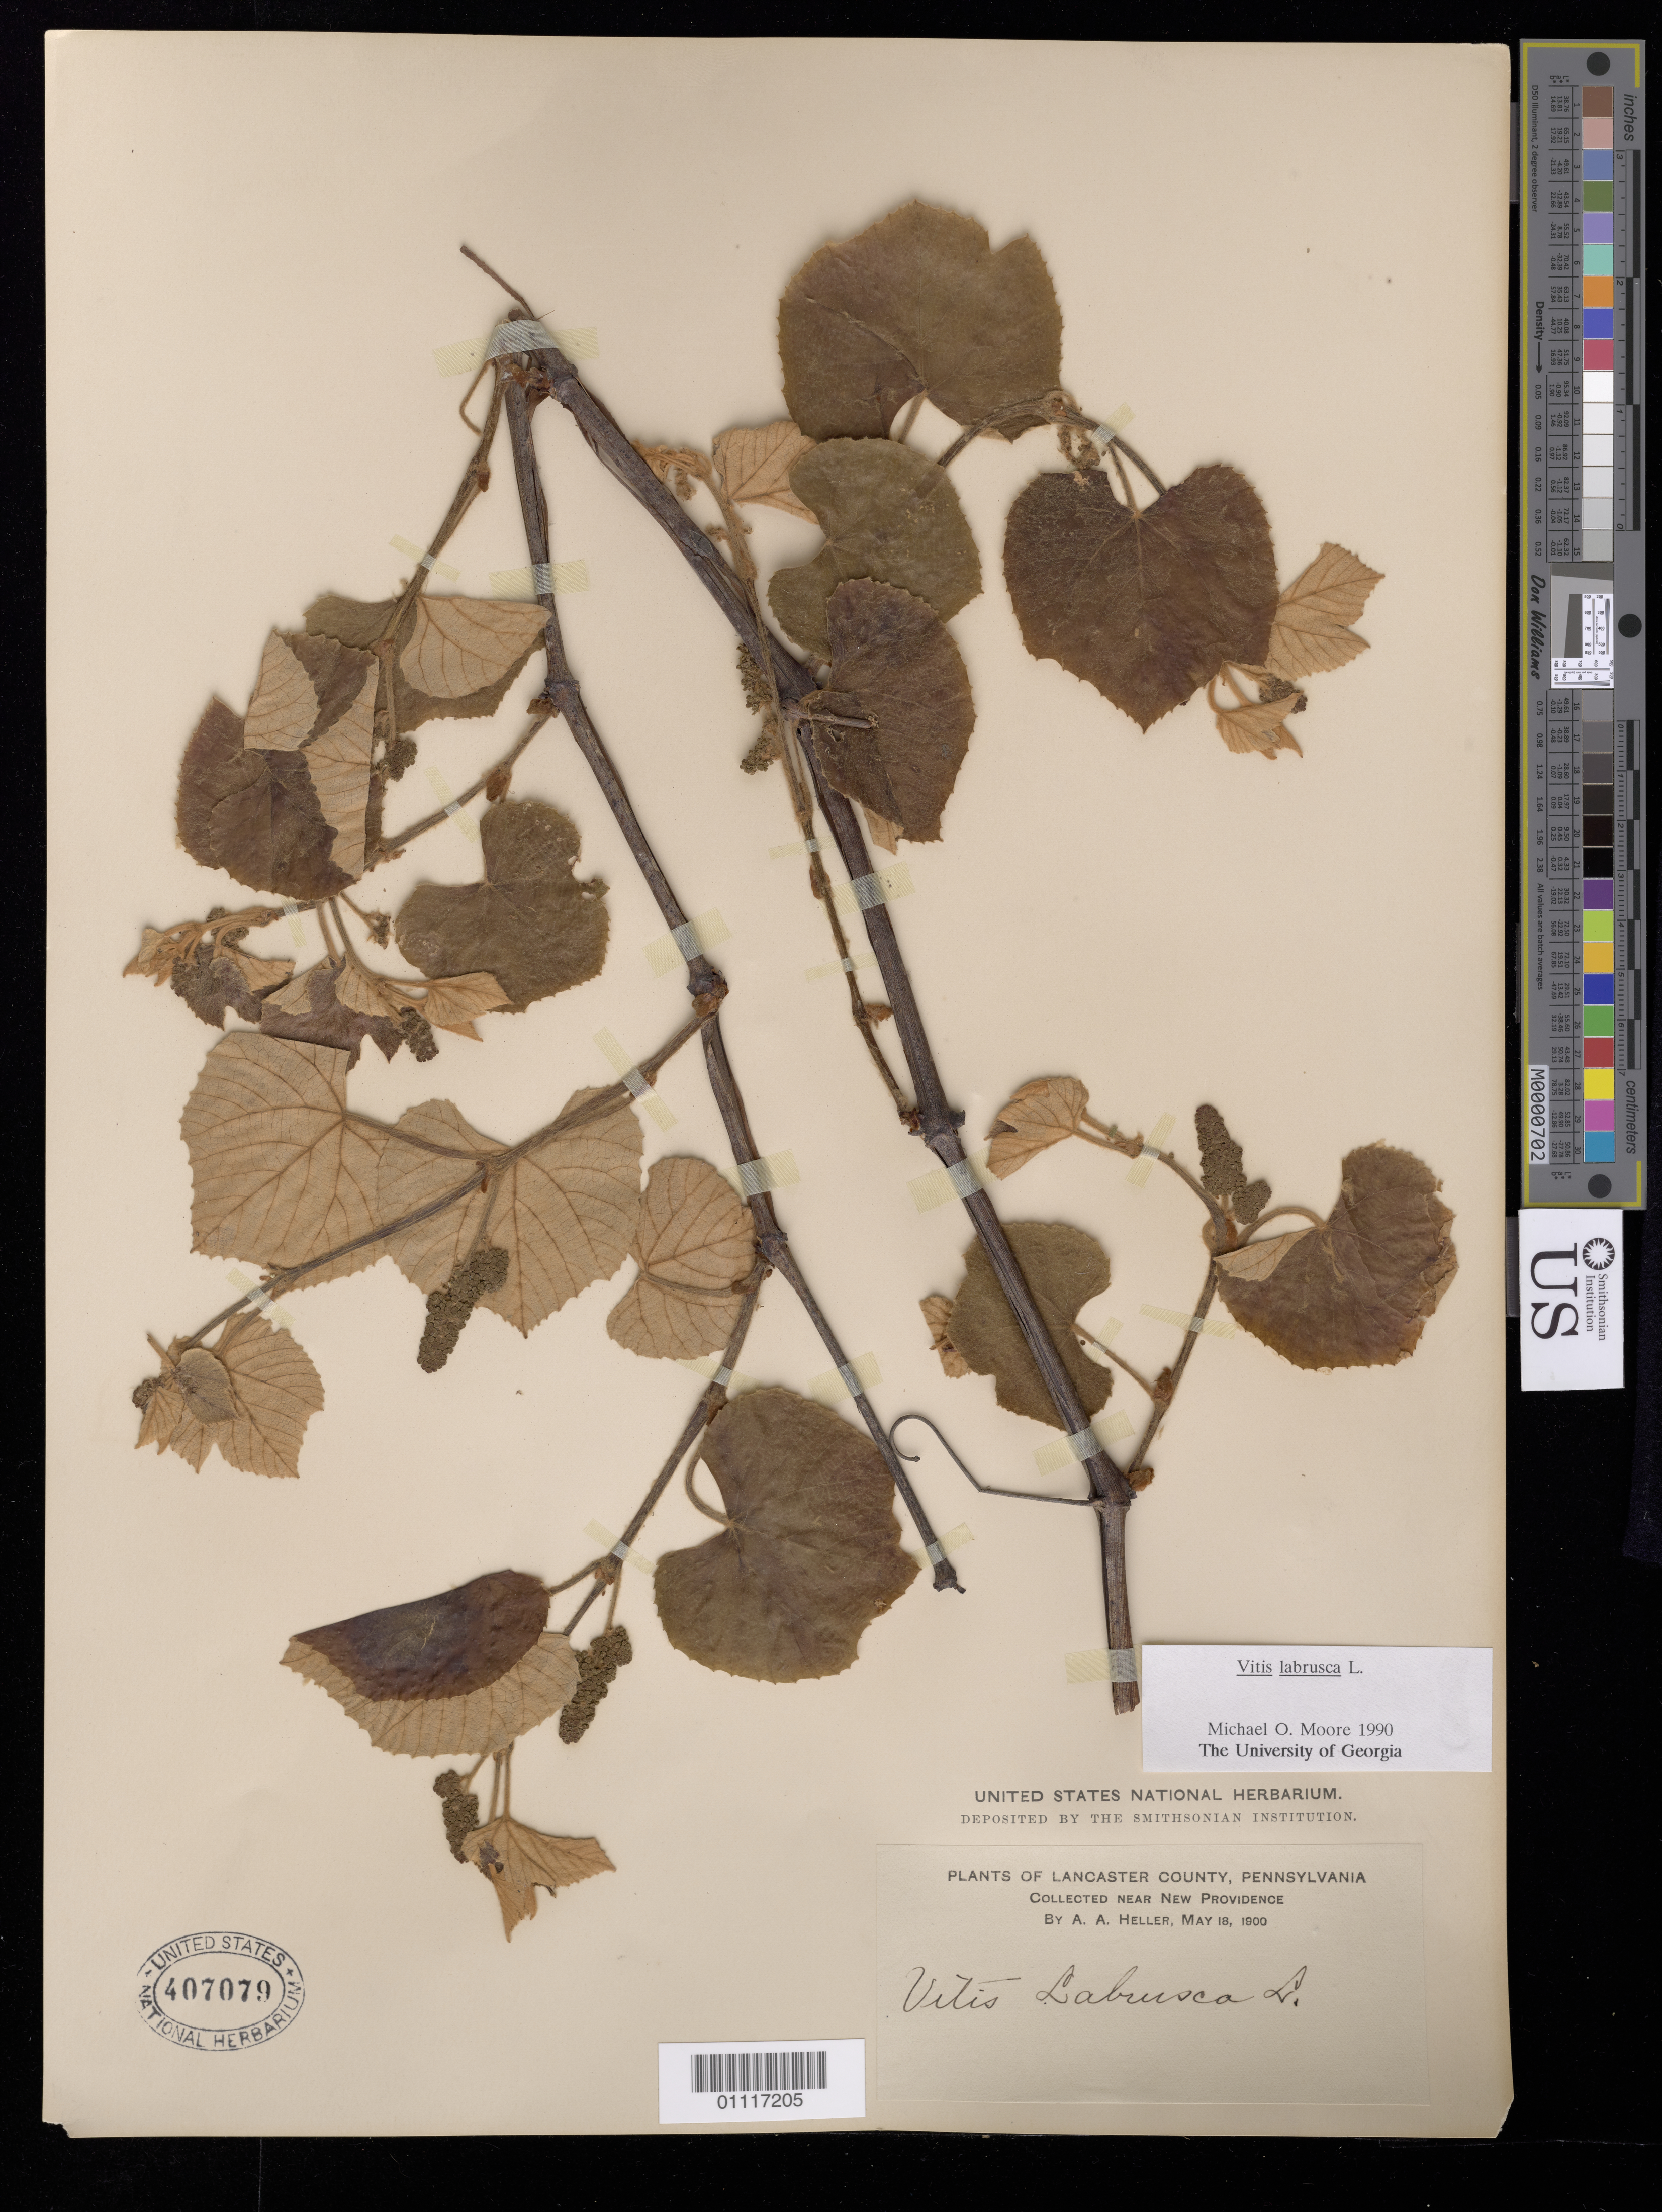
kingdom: Plantae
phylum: Tracheophyta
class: Magnoliopsida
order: Vitales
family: Vitaceae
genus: Vitis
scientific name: Vitis labrusca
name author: L.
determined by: Moore, M. O.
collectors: A. A. Heller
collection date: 1900-05-18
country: United States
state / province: Pennsylvania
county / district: Lancaster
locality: New Providence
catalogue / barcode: US 407079